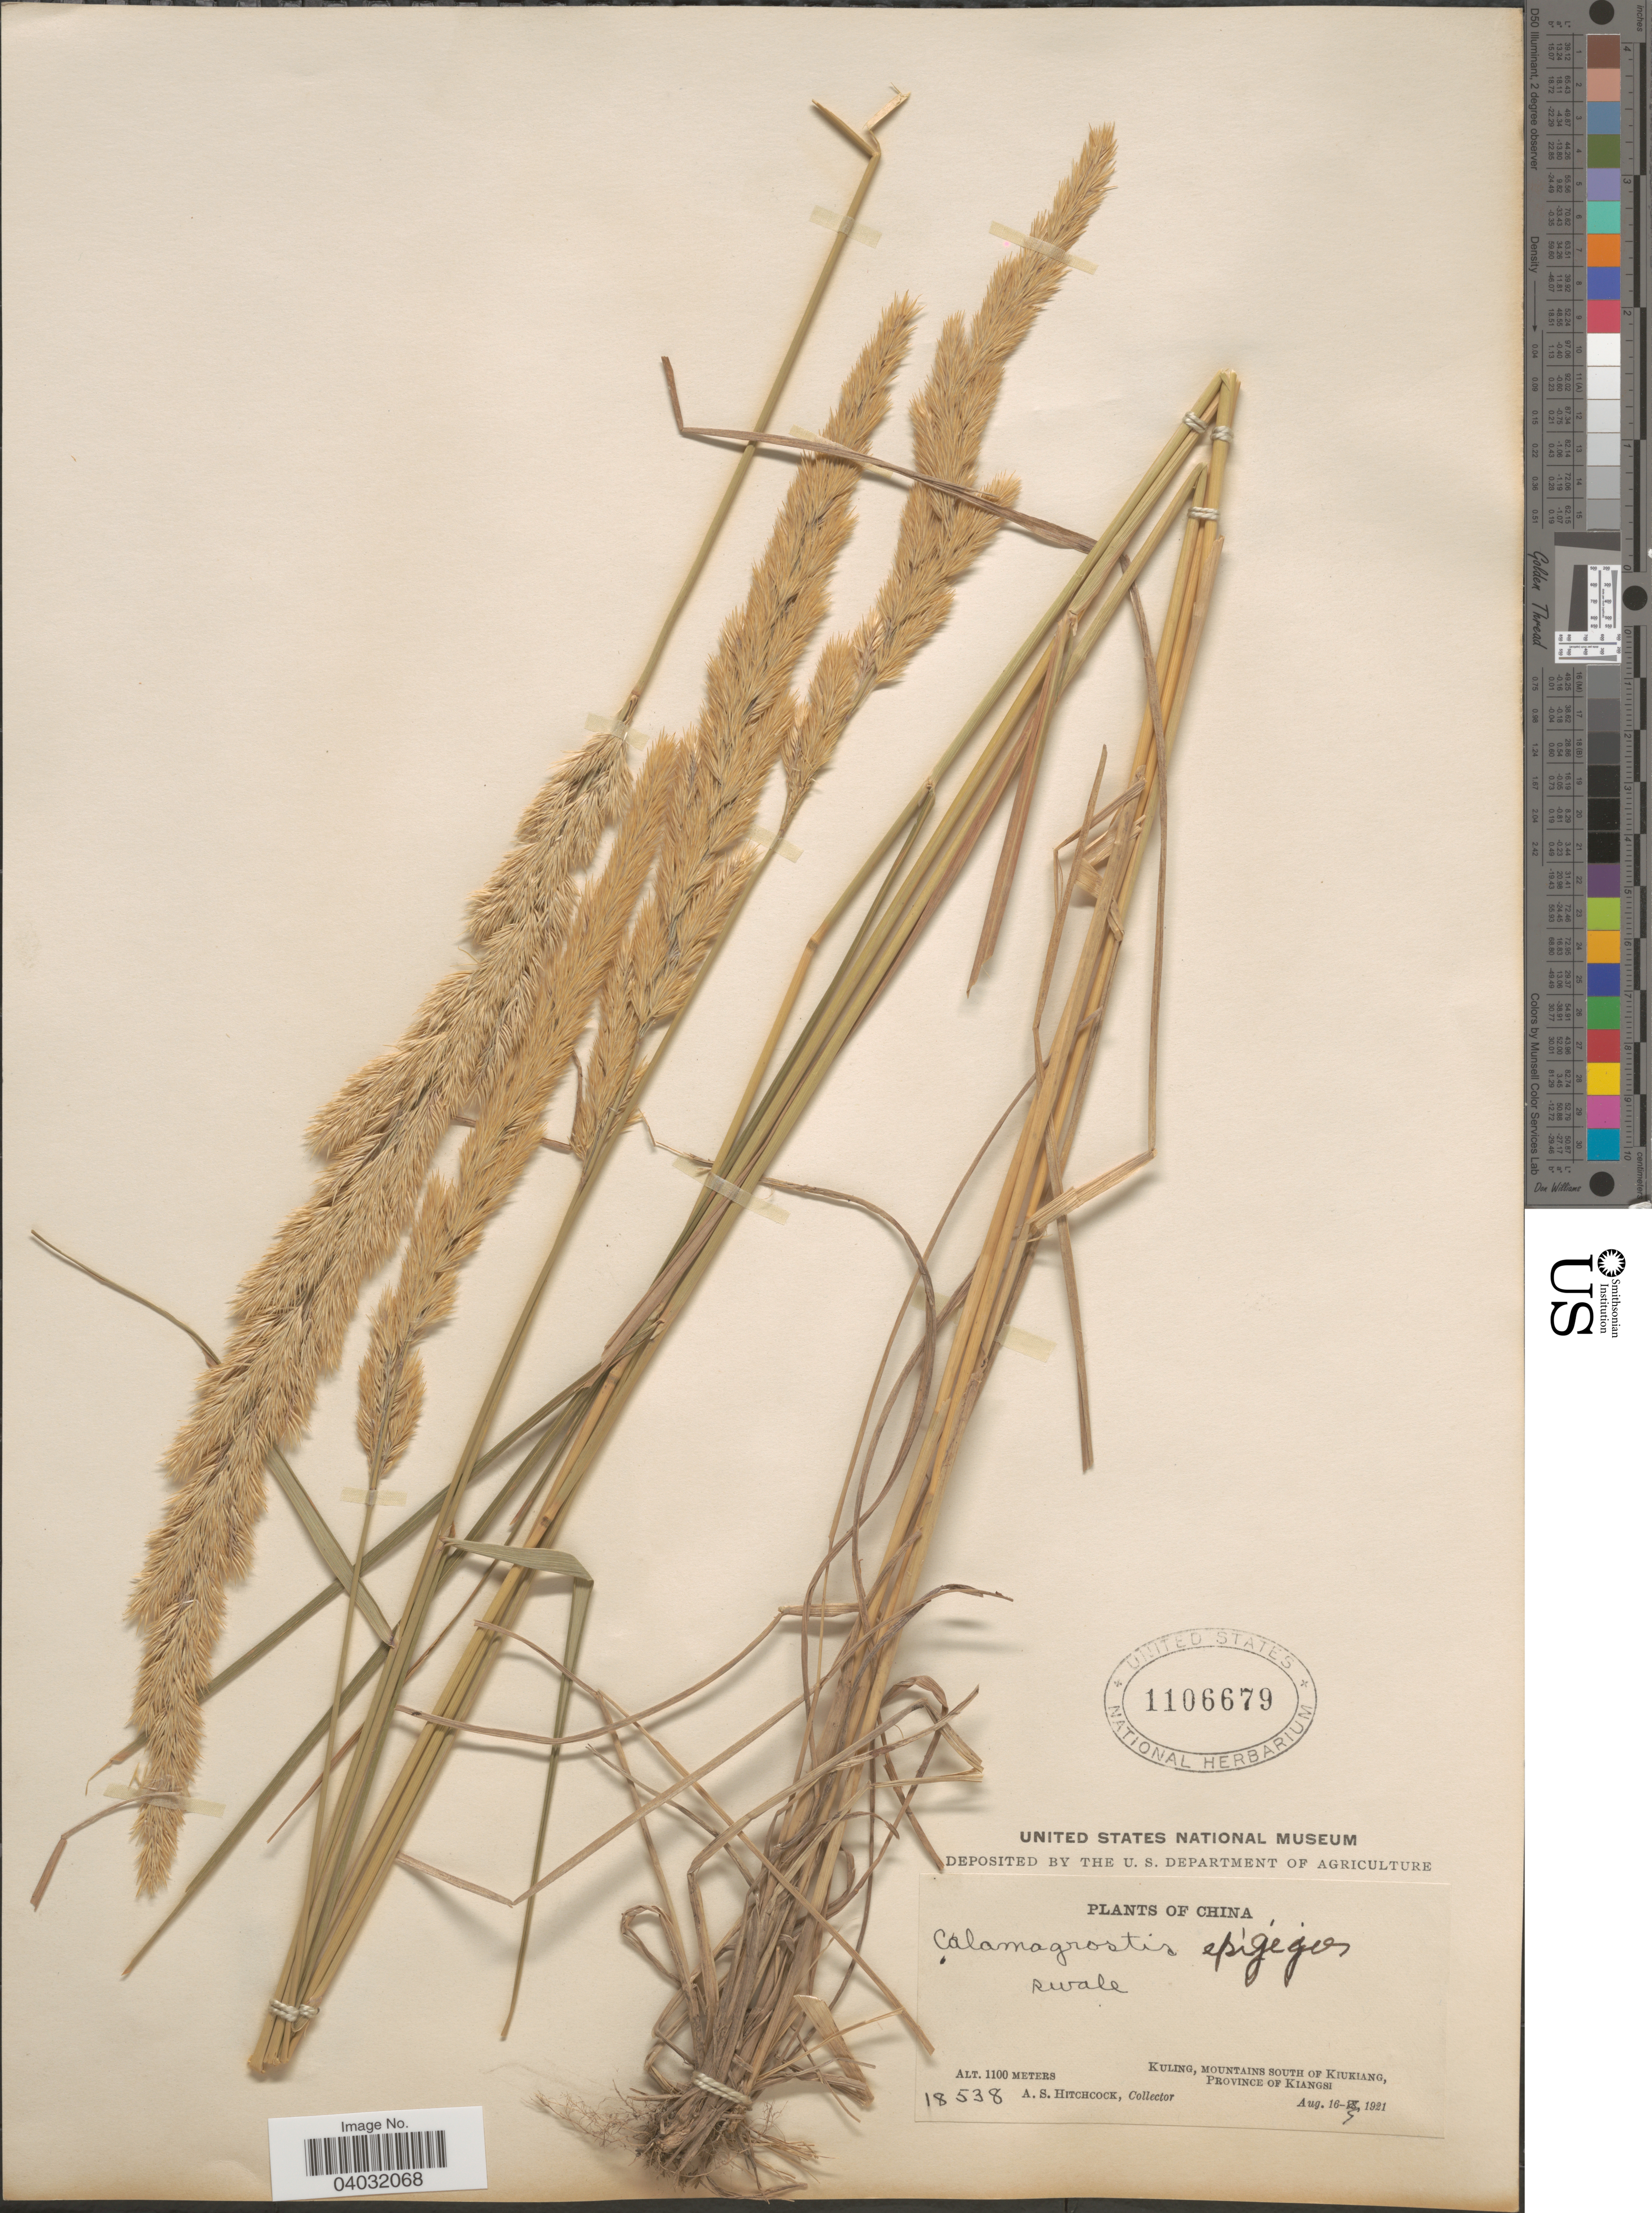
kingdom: Plantae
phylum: Tracheophyta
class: Liliopsida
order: Poales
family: Poaceae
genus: Calamagrostis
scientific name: Calamagrostis epigeios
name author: (L.) Roth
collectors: A. S. Hitchcock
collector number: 18538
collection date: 1921-08-16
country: China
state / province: Jiangxi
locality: Kuling, mountains south of Kiukiang, Province of Kiangsi.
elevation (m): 1100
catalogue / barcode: US 1106679